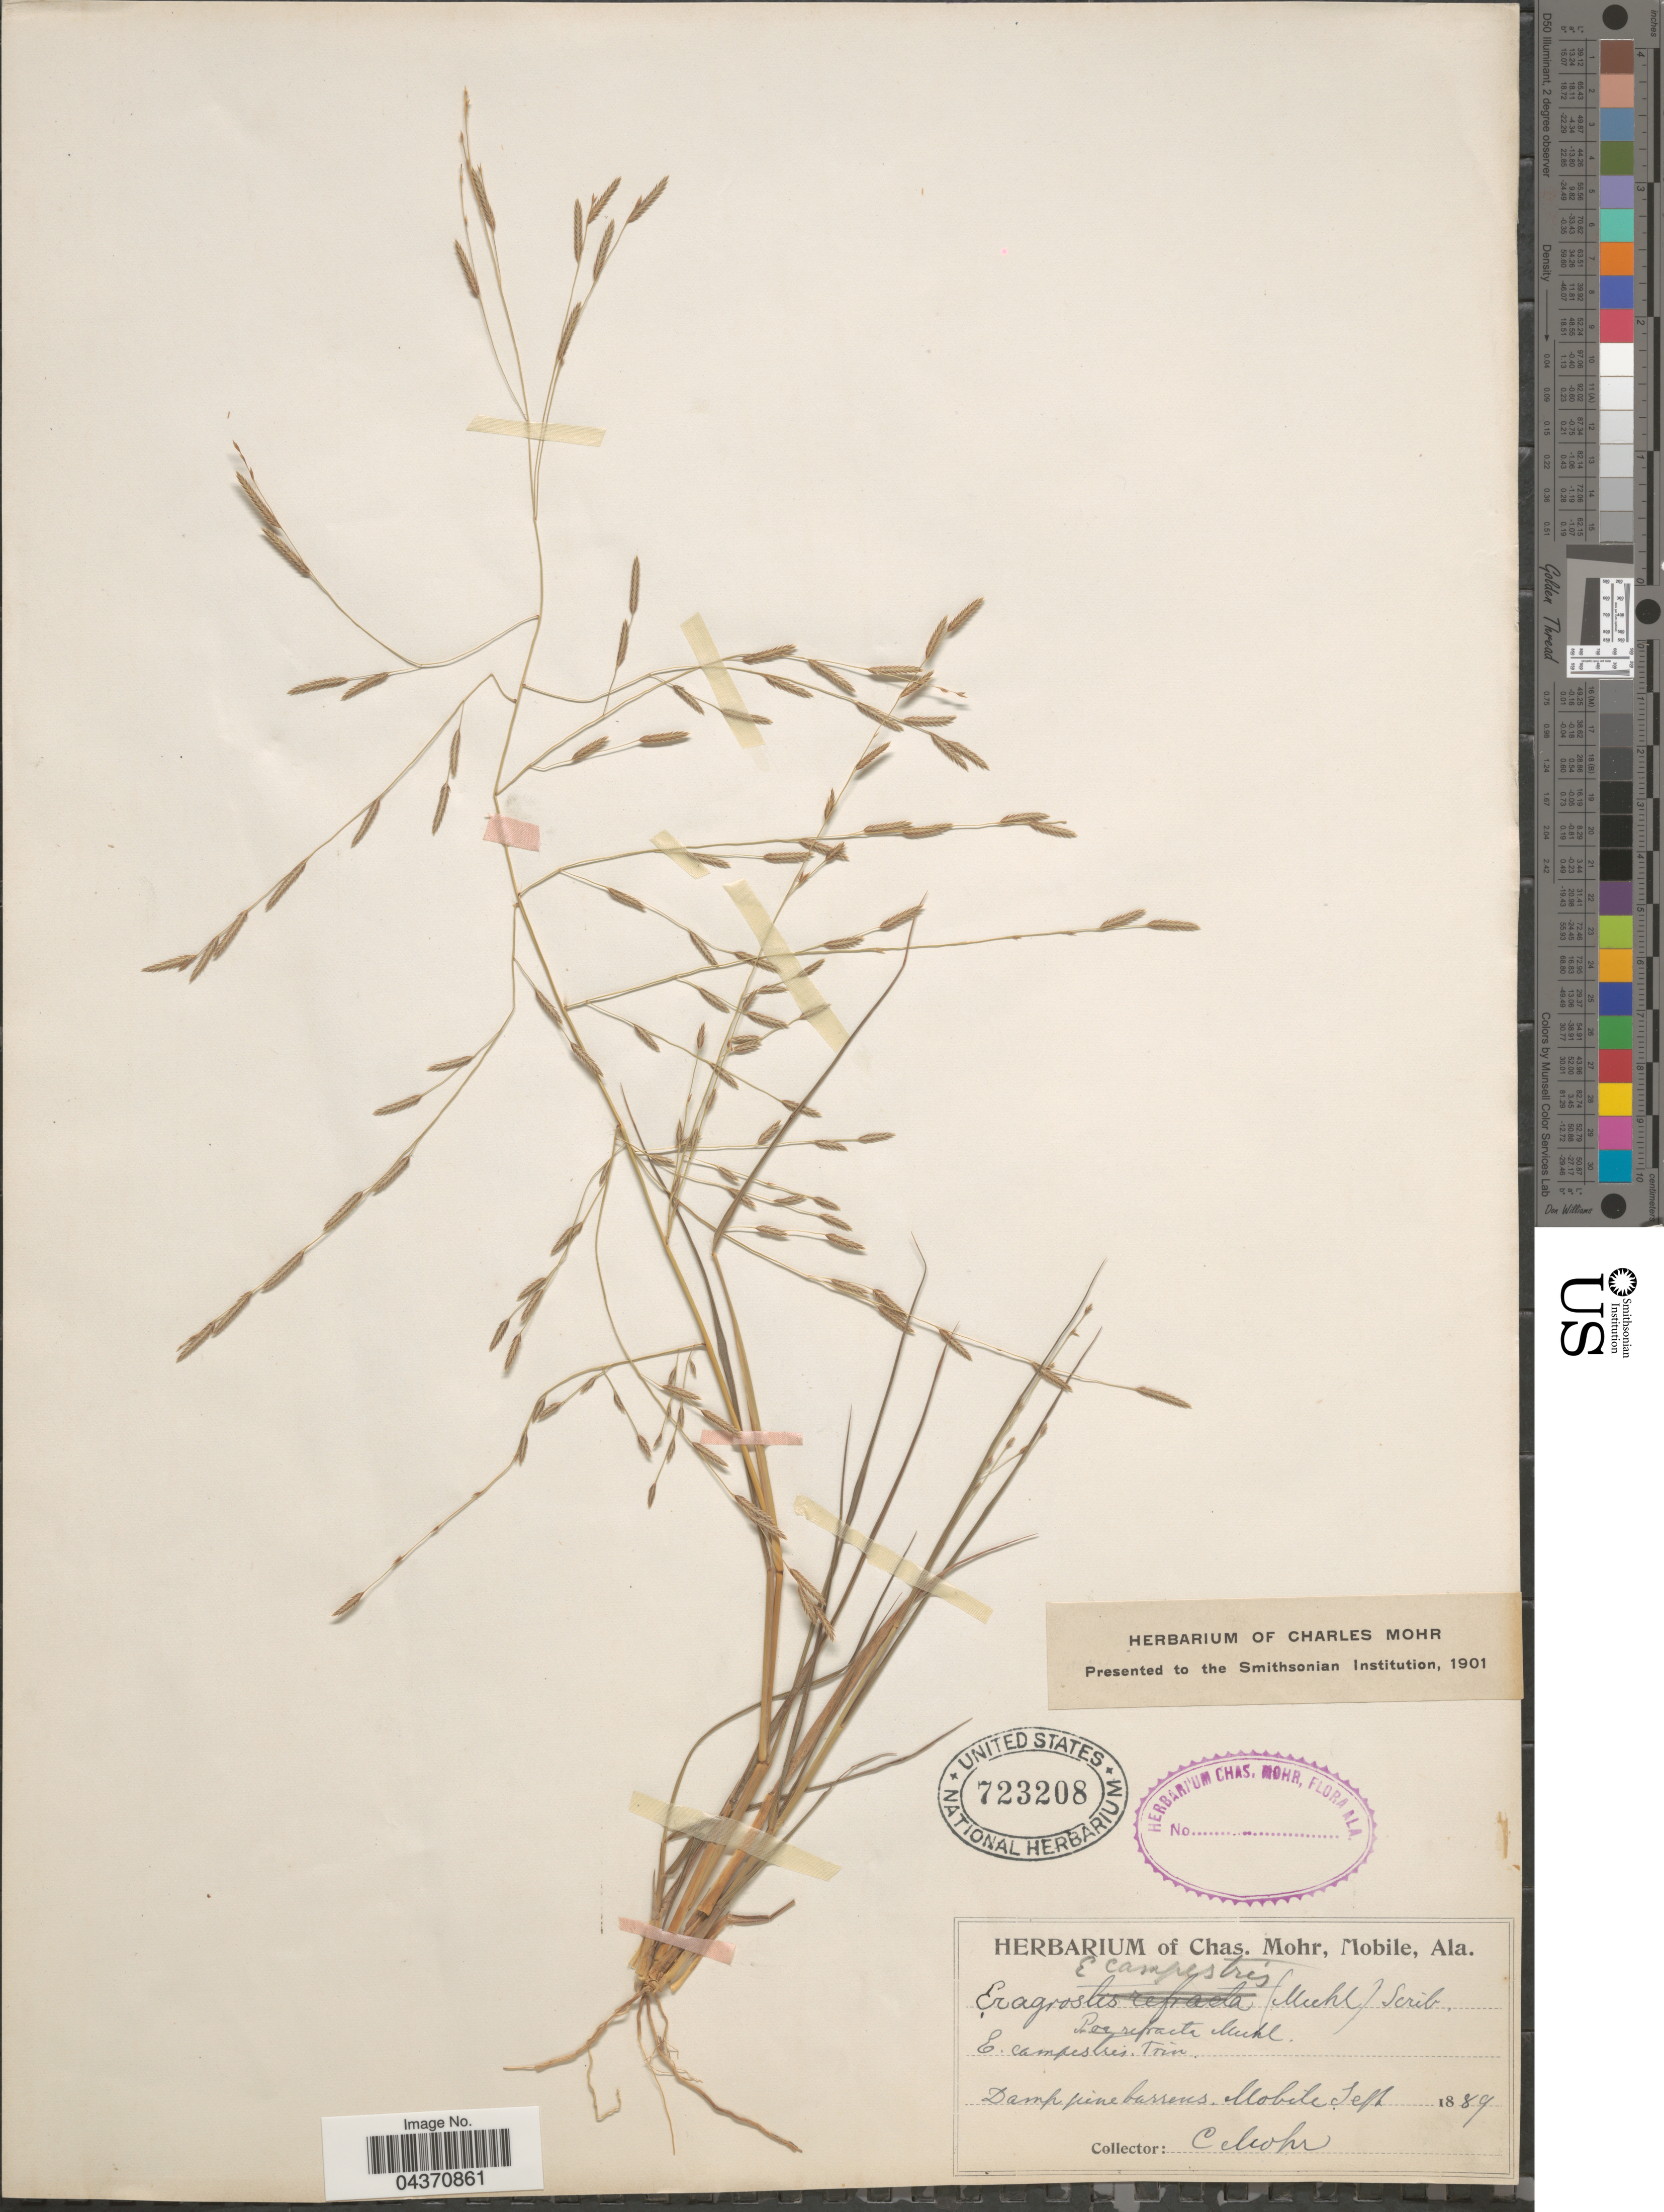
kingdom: Plantae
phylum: Tracheophyta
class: Liliopsida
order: Poales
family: Poaceae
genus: Eragrostis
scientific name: Eragrostis refracta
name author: (Muhl.) Scribn.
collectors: Mohr, C. T. (herbarium)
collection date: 1889-09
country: United States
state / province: Alabama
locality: Damp pine barrens. Mobile.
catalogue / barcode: US 723208